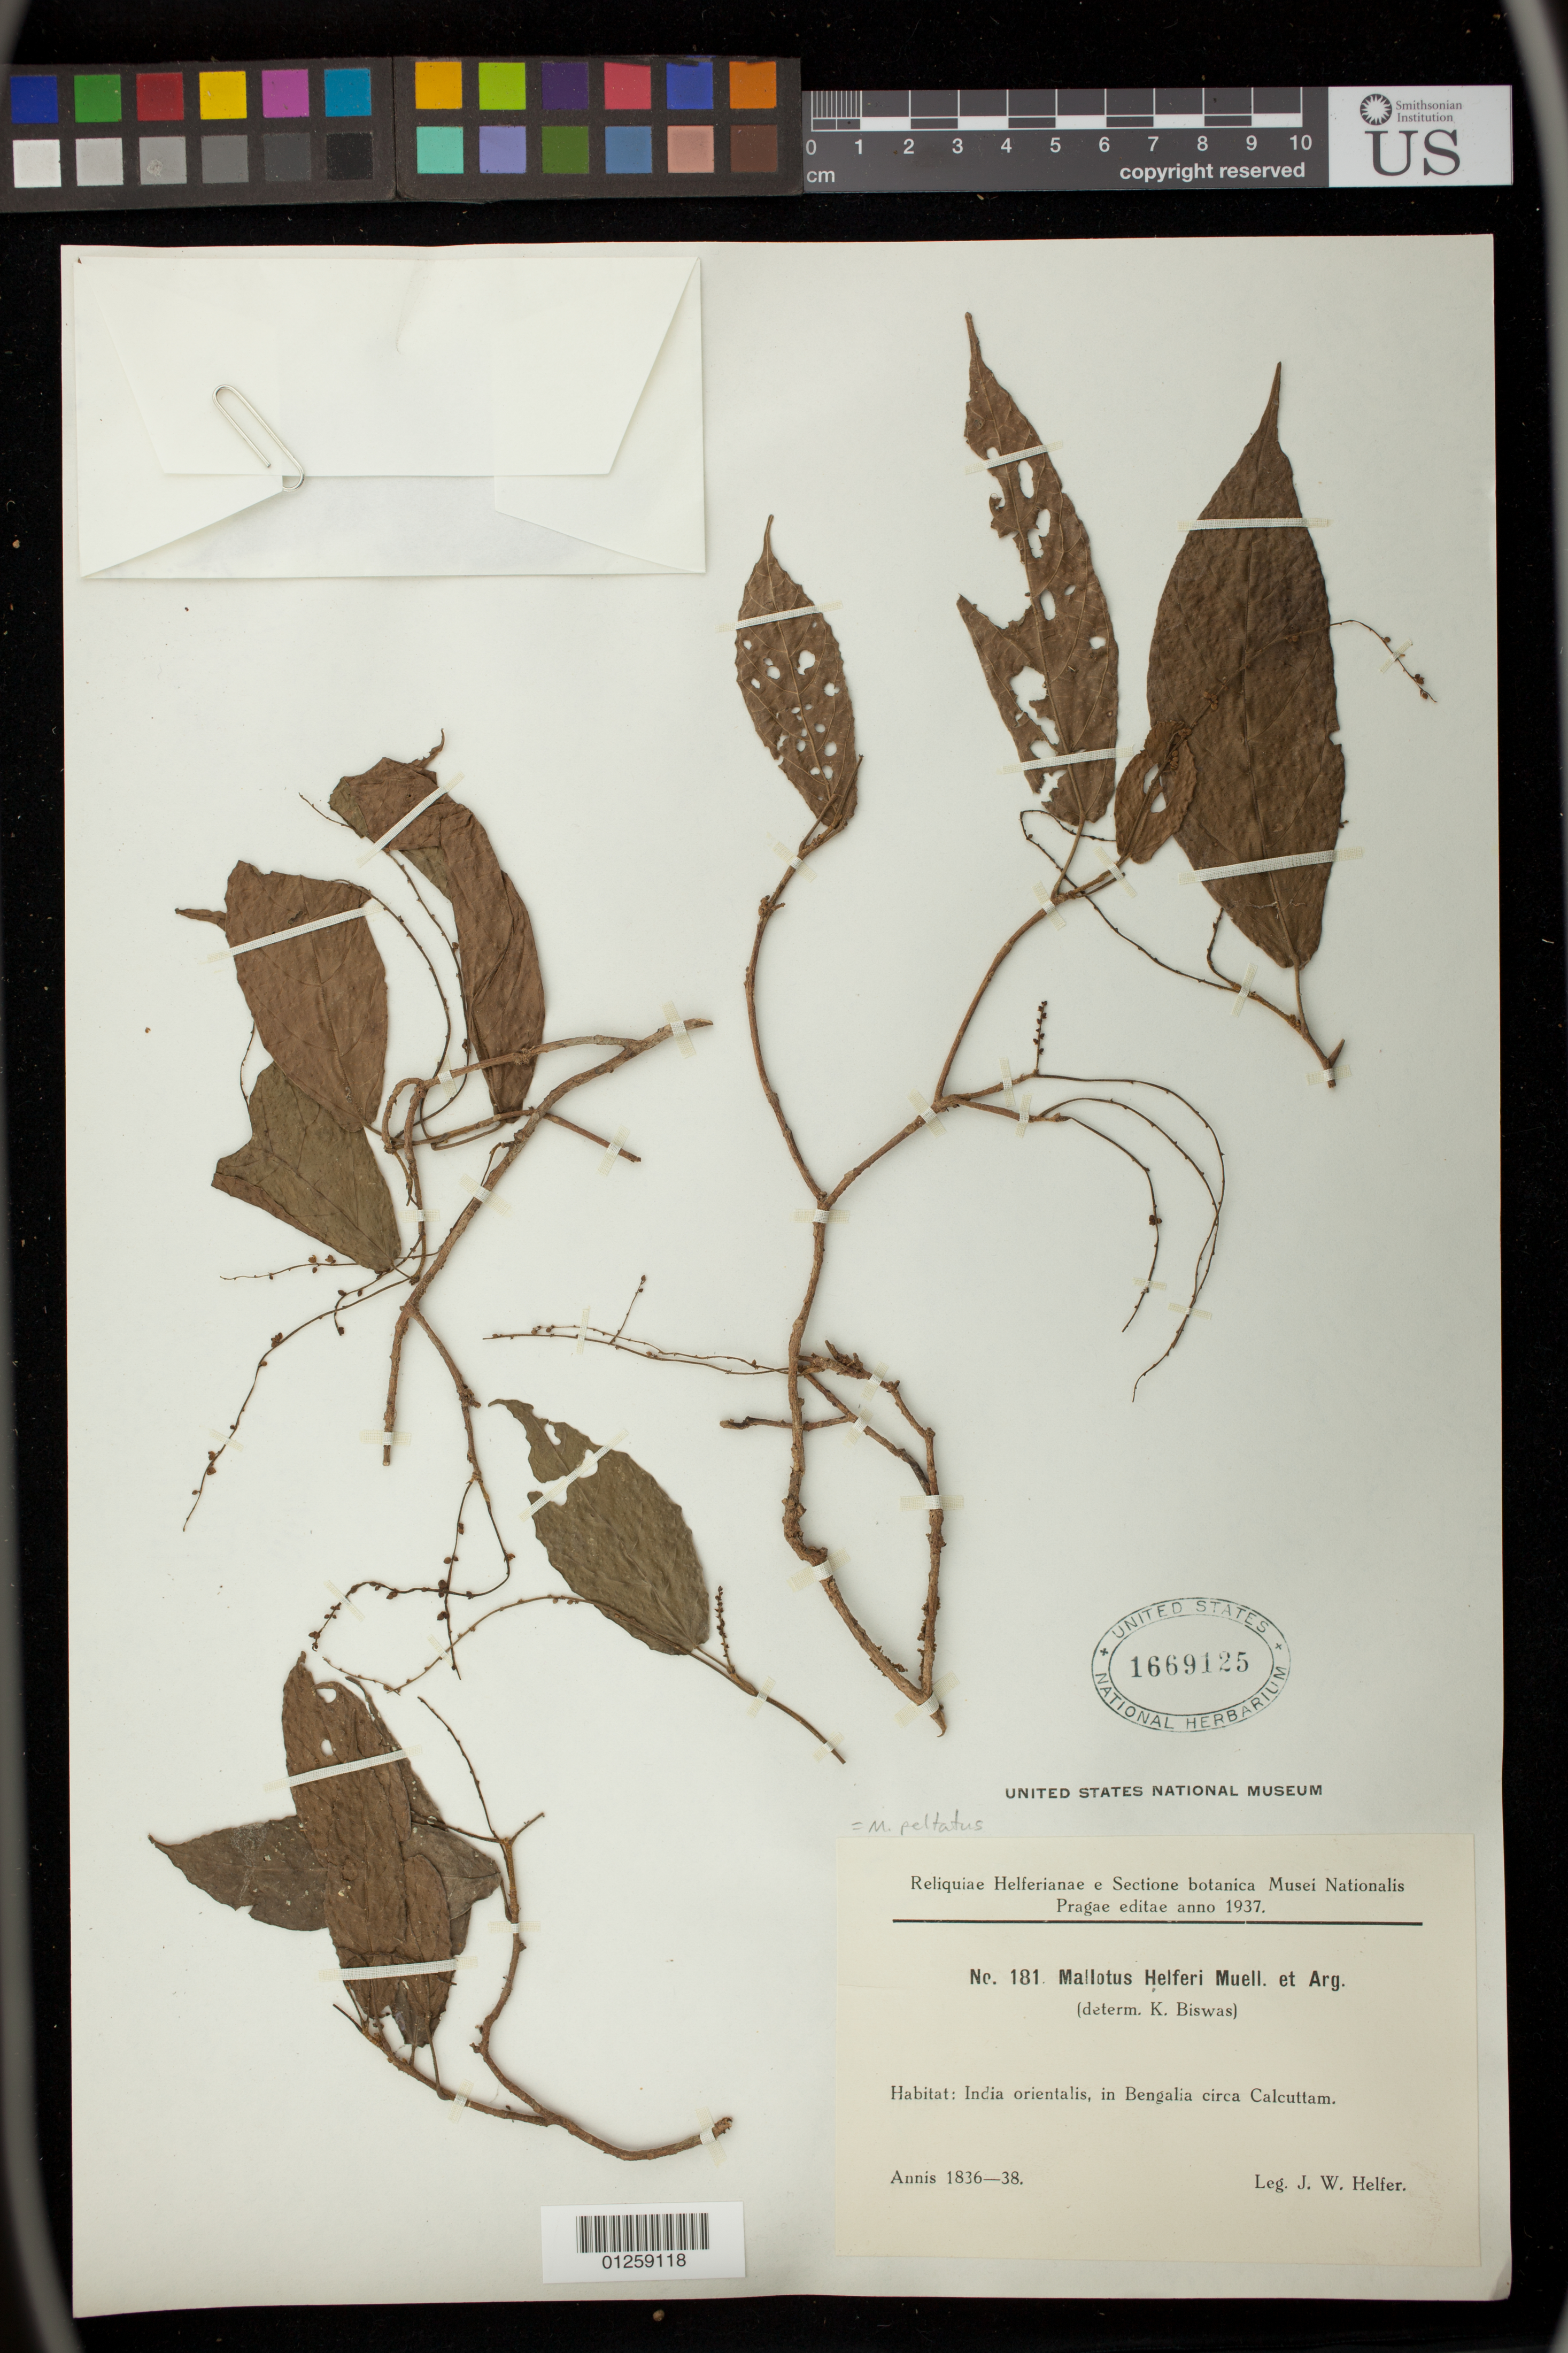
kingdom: Plantae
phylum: Tracheophyta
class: Magnoliopsida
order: Malpighiales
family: Euphorbiaceae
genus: Mallotus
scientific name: Mallotus peltatus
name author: (Geiseler) Müll. Arg.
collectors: J. W. Helfer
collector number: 181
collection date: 1836-01-01/1838-12-31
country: India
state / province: West Bengal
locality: near Calcutta.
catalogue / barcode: US 1669125